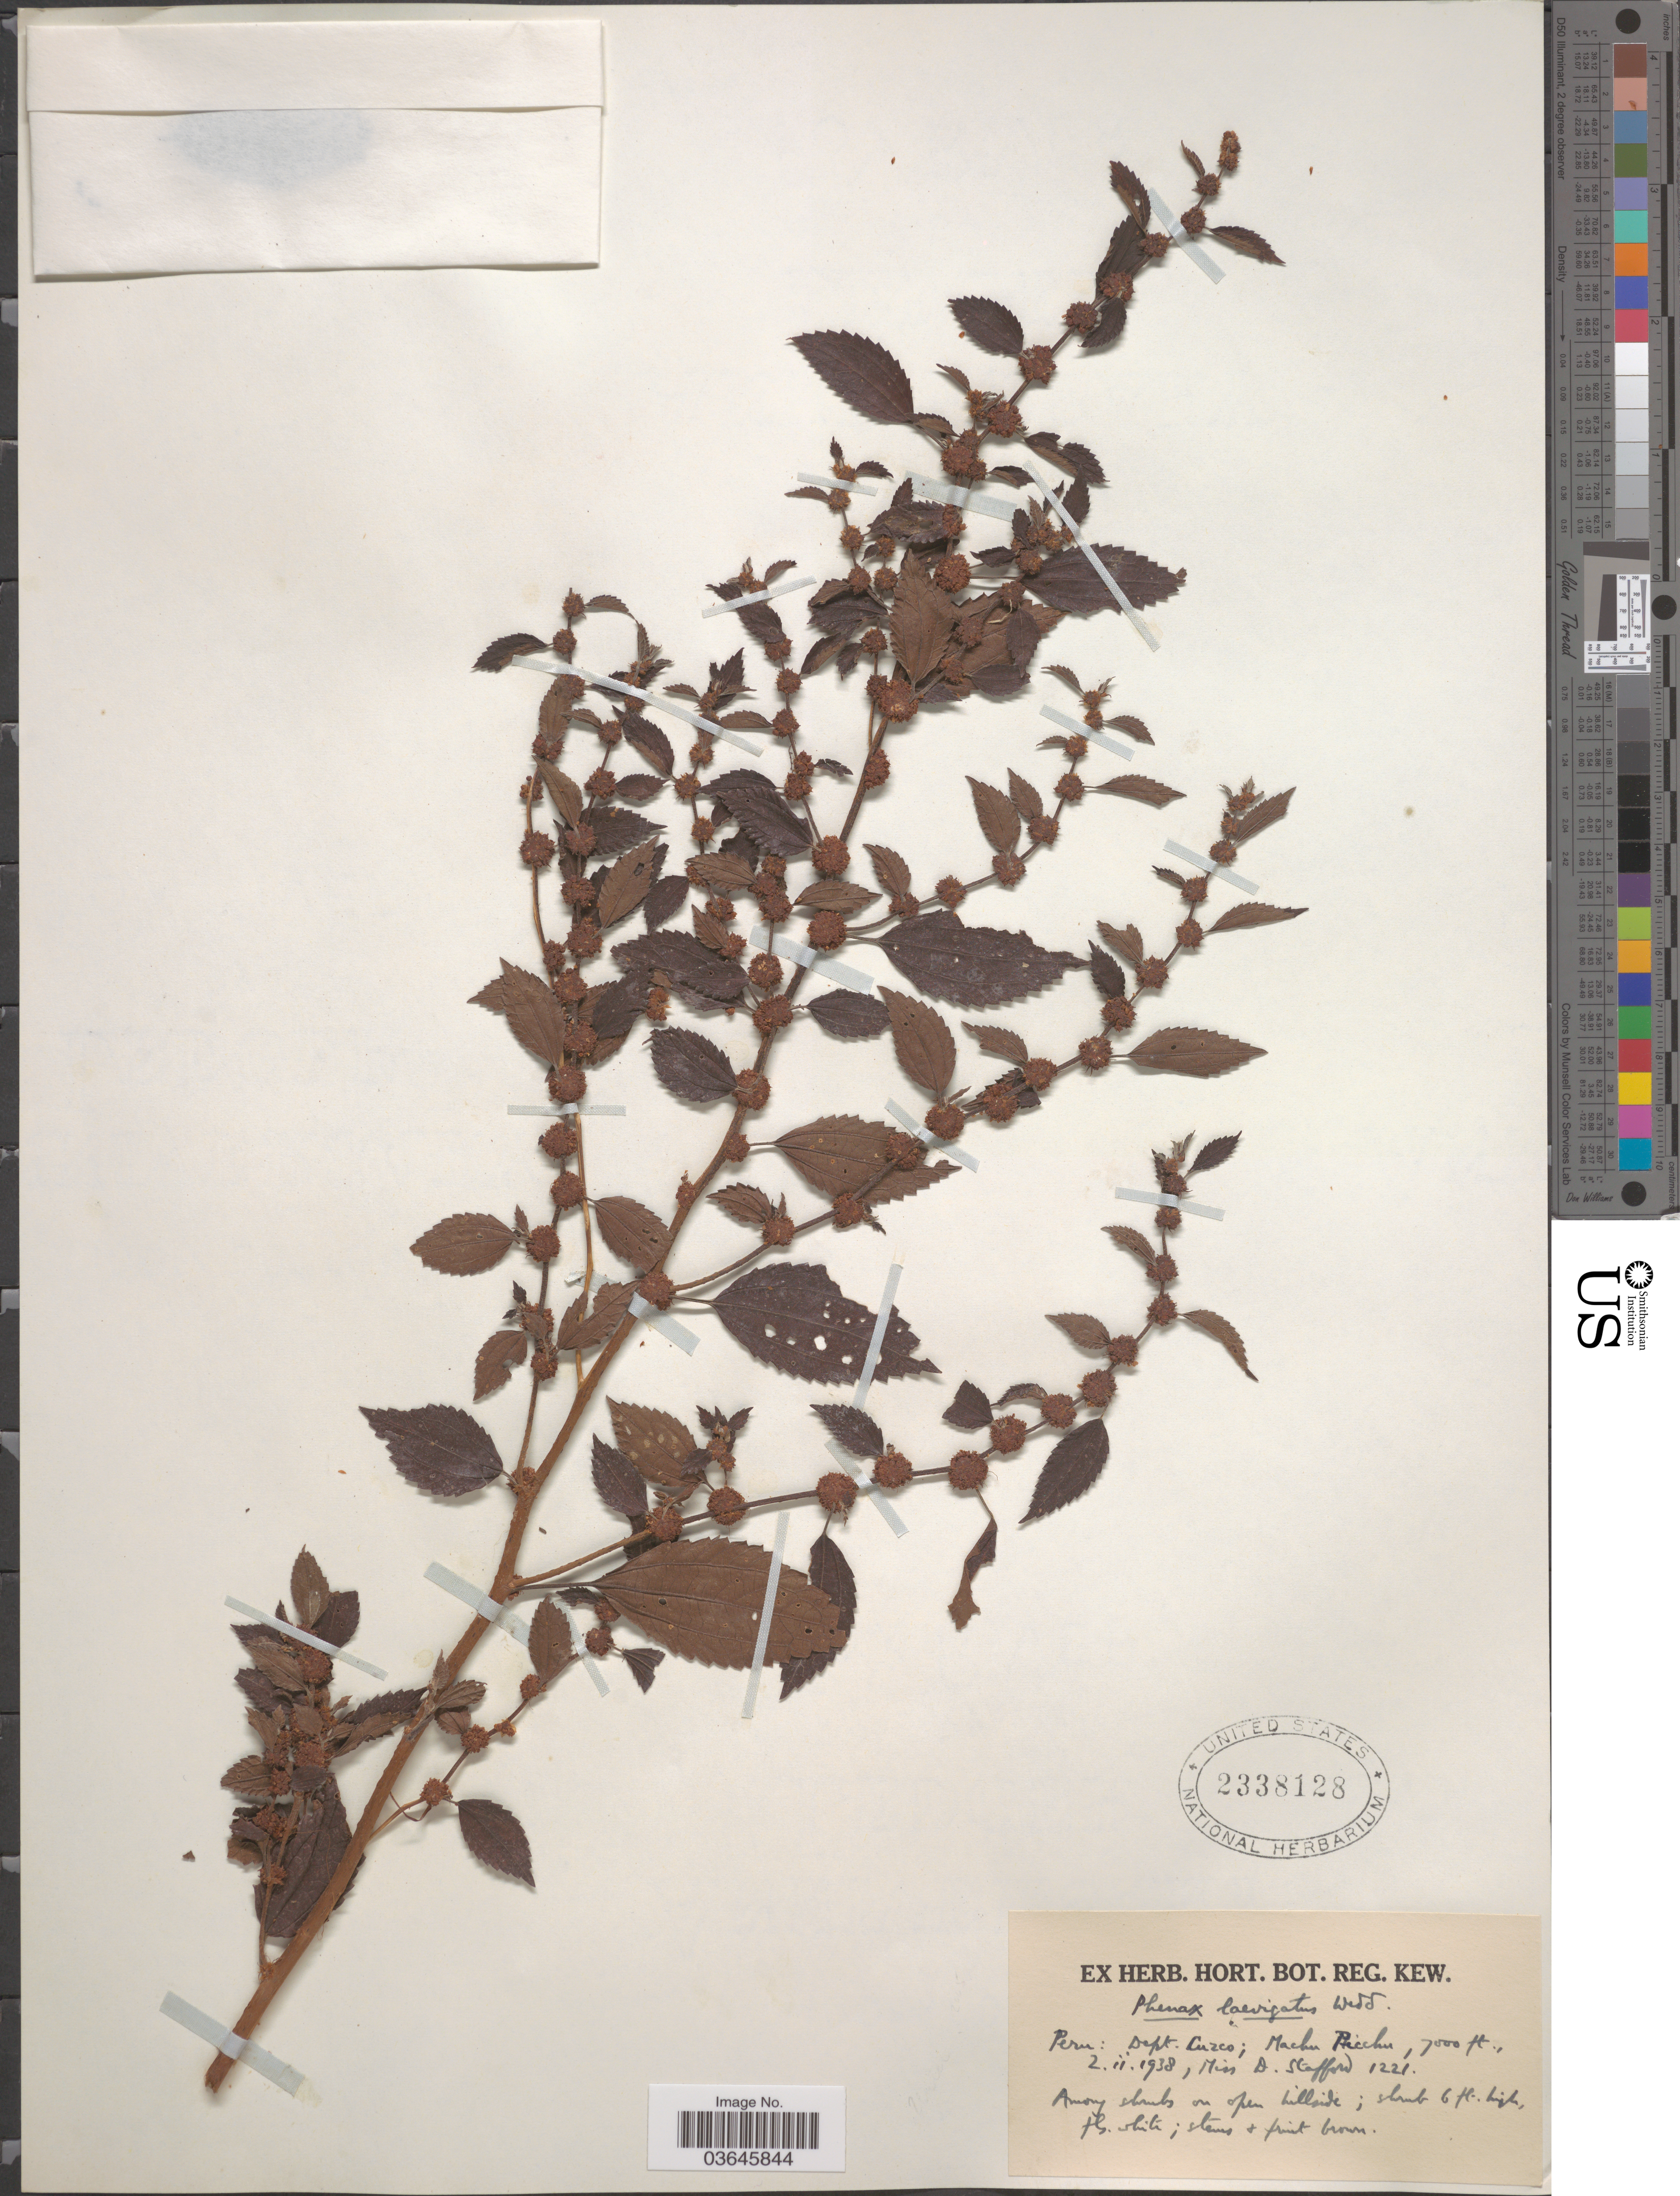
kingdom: Plantae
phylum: Tracheophyta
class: Magnoliopsida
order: Rosales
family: Urticaceae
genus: Phenax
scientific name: Phenax laevigatus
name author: Wedd.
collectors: D. Stafford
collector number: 1221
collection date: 1938-02-02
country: Peru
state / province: Cusco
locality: Dept. Cuzco; Machu Picchu.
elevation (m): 2134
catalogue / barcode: US 2338128